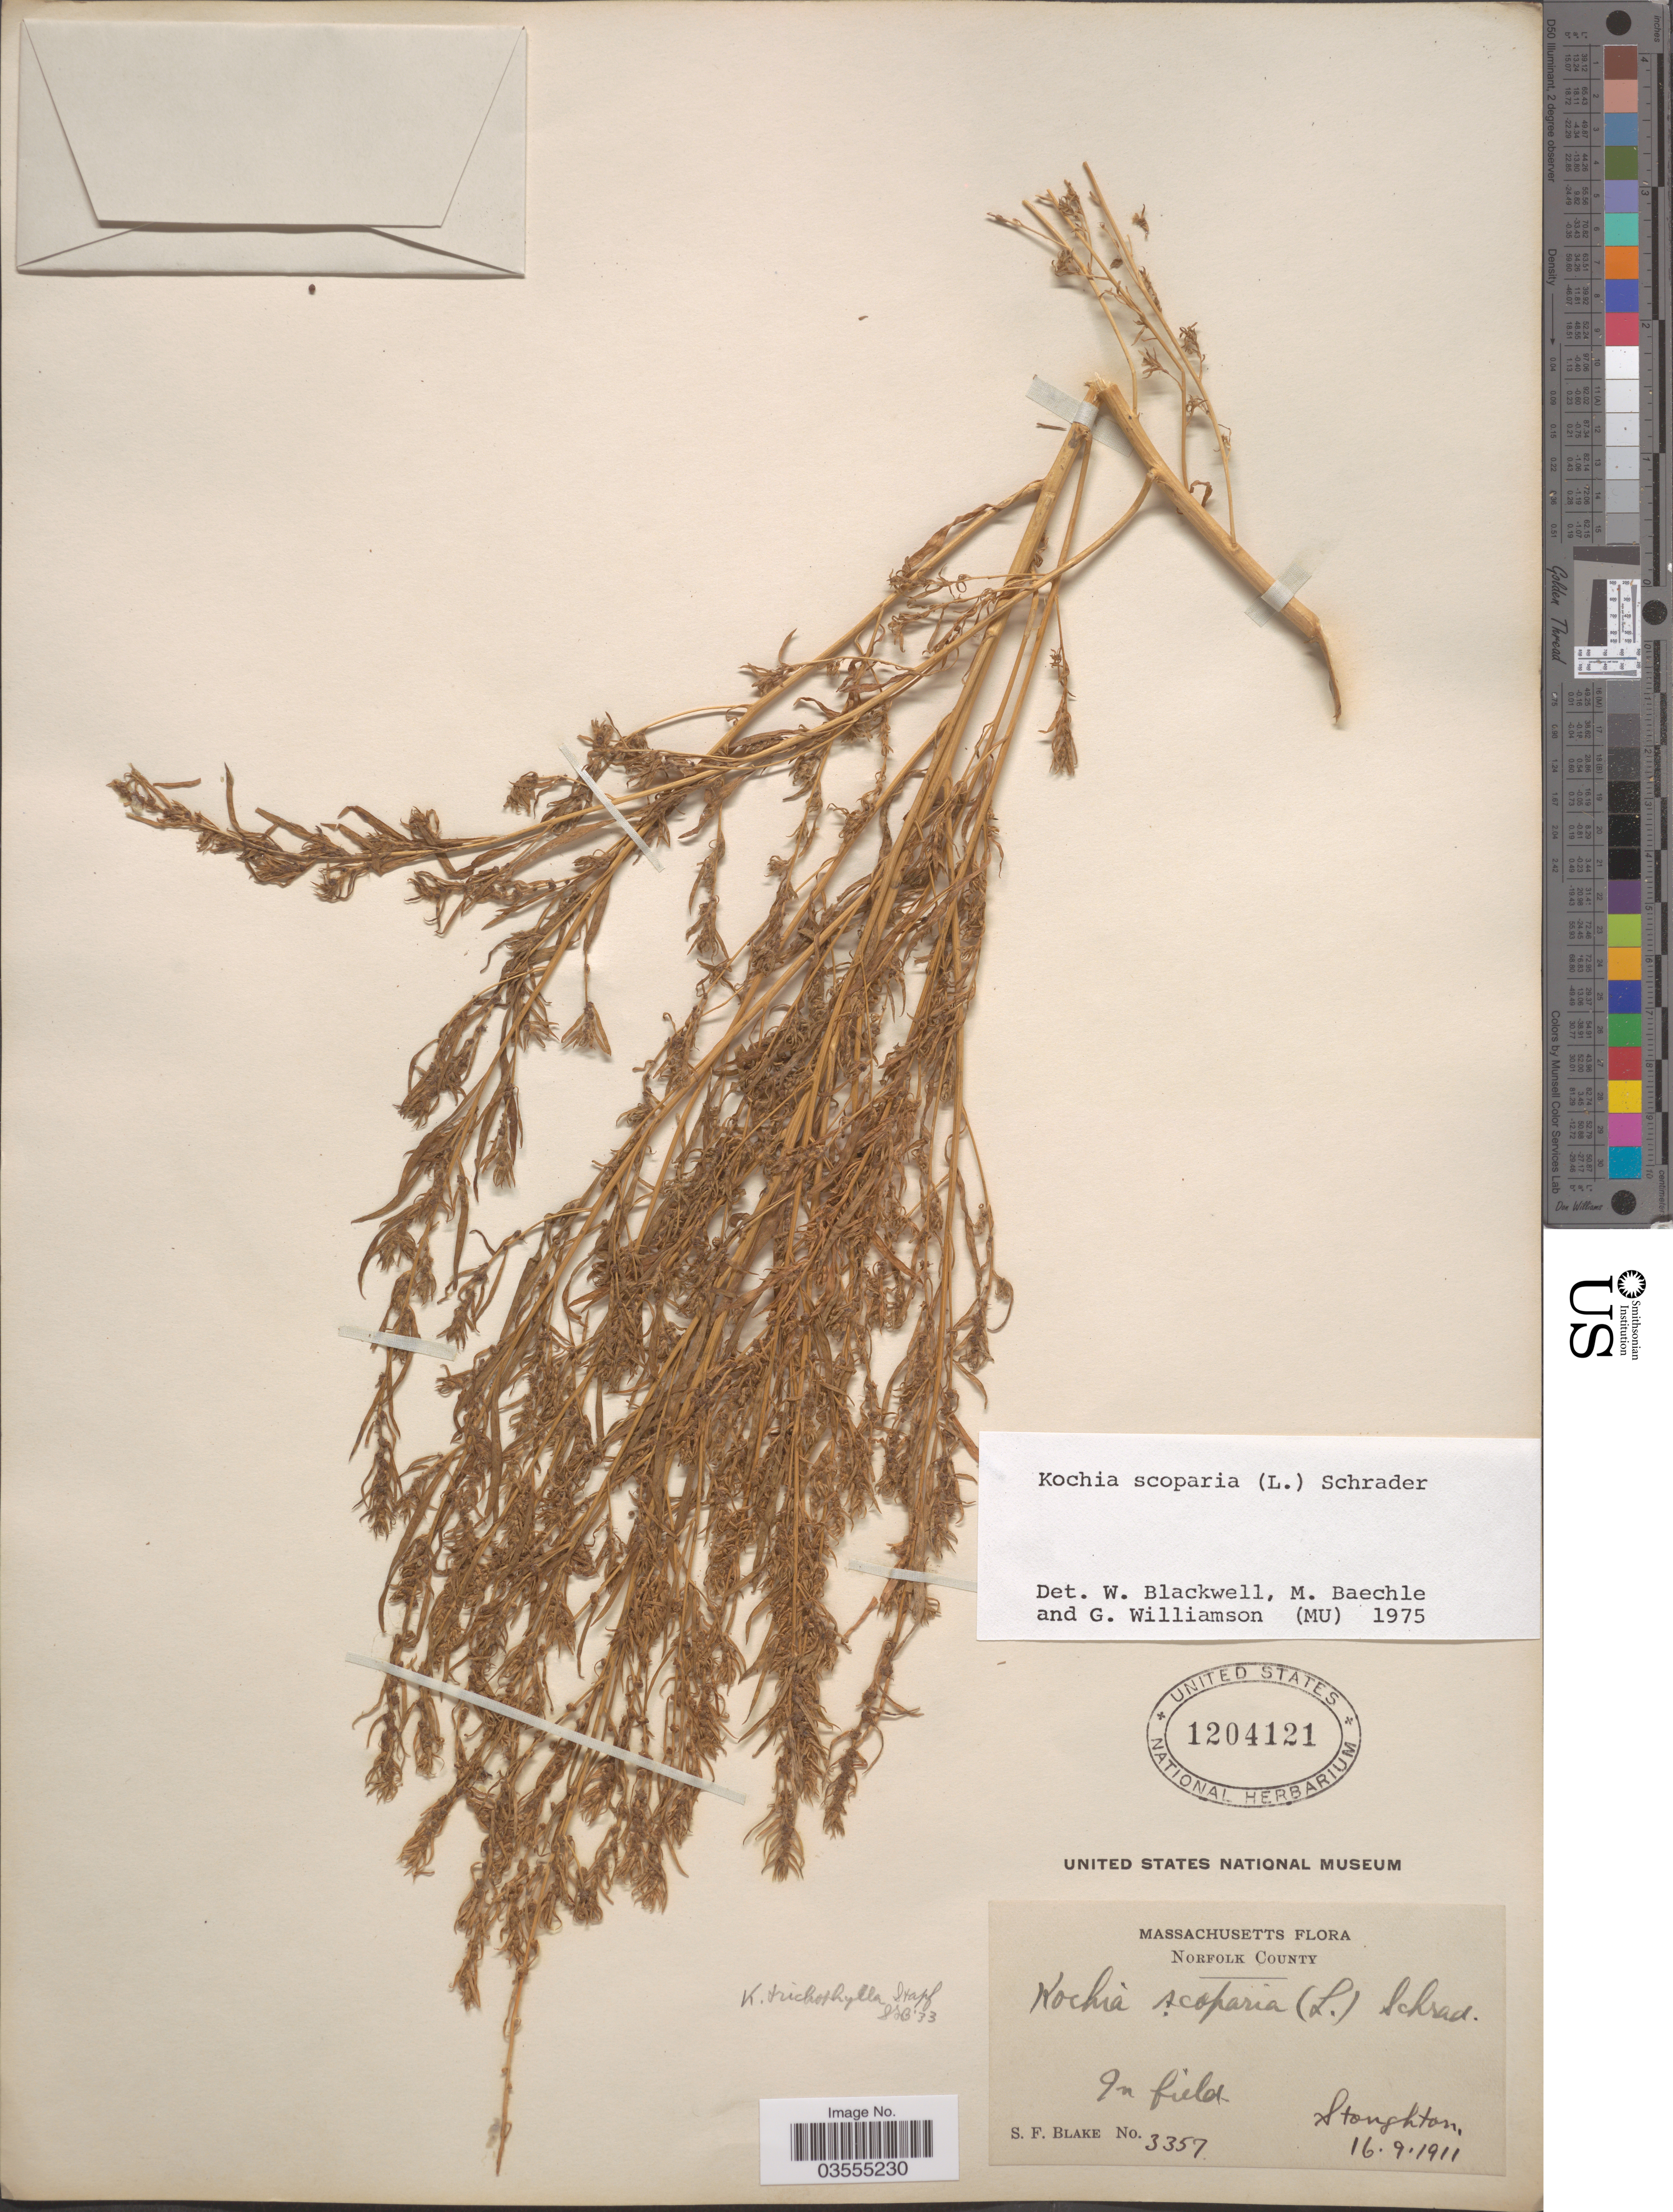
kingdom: Plantae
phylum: Tracheophyta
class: Magnoliopsida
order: Caryophyllales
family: Amaranthaceae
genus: Bassia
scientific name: Bassia scoparia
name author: (L.) Voss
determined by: U.S. National Herbarium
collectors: S. Blake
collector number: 3357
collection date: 1911-09-16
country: United States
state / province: Massachusetts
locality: Norfolk County. In field Stoughton.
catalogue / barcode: US 1204121